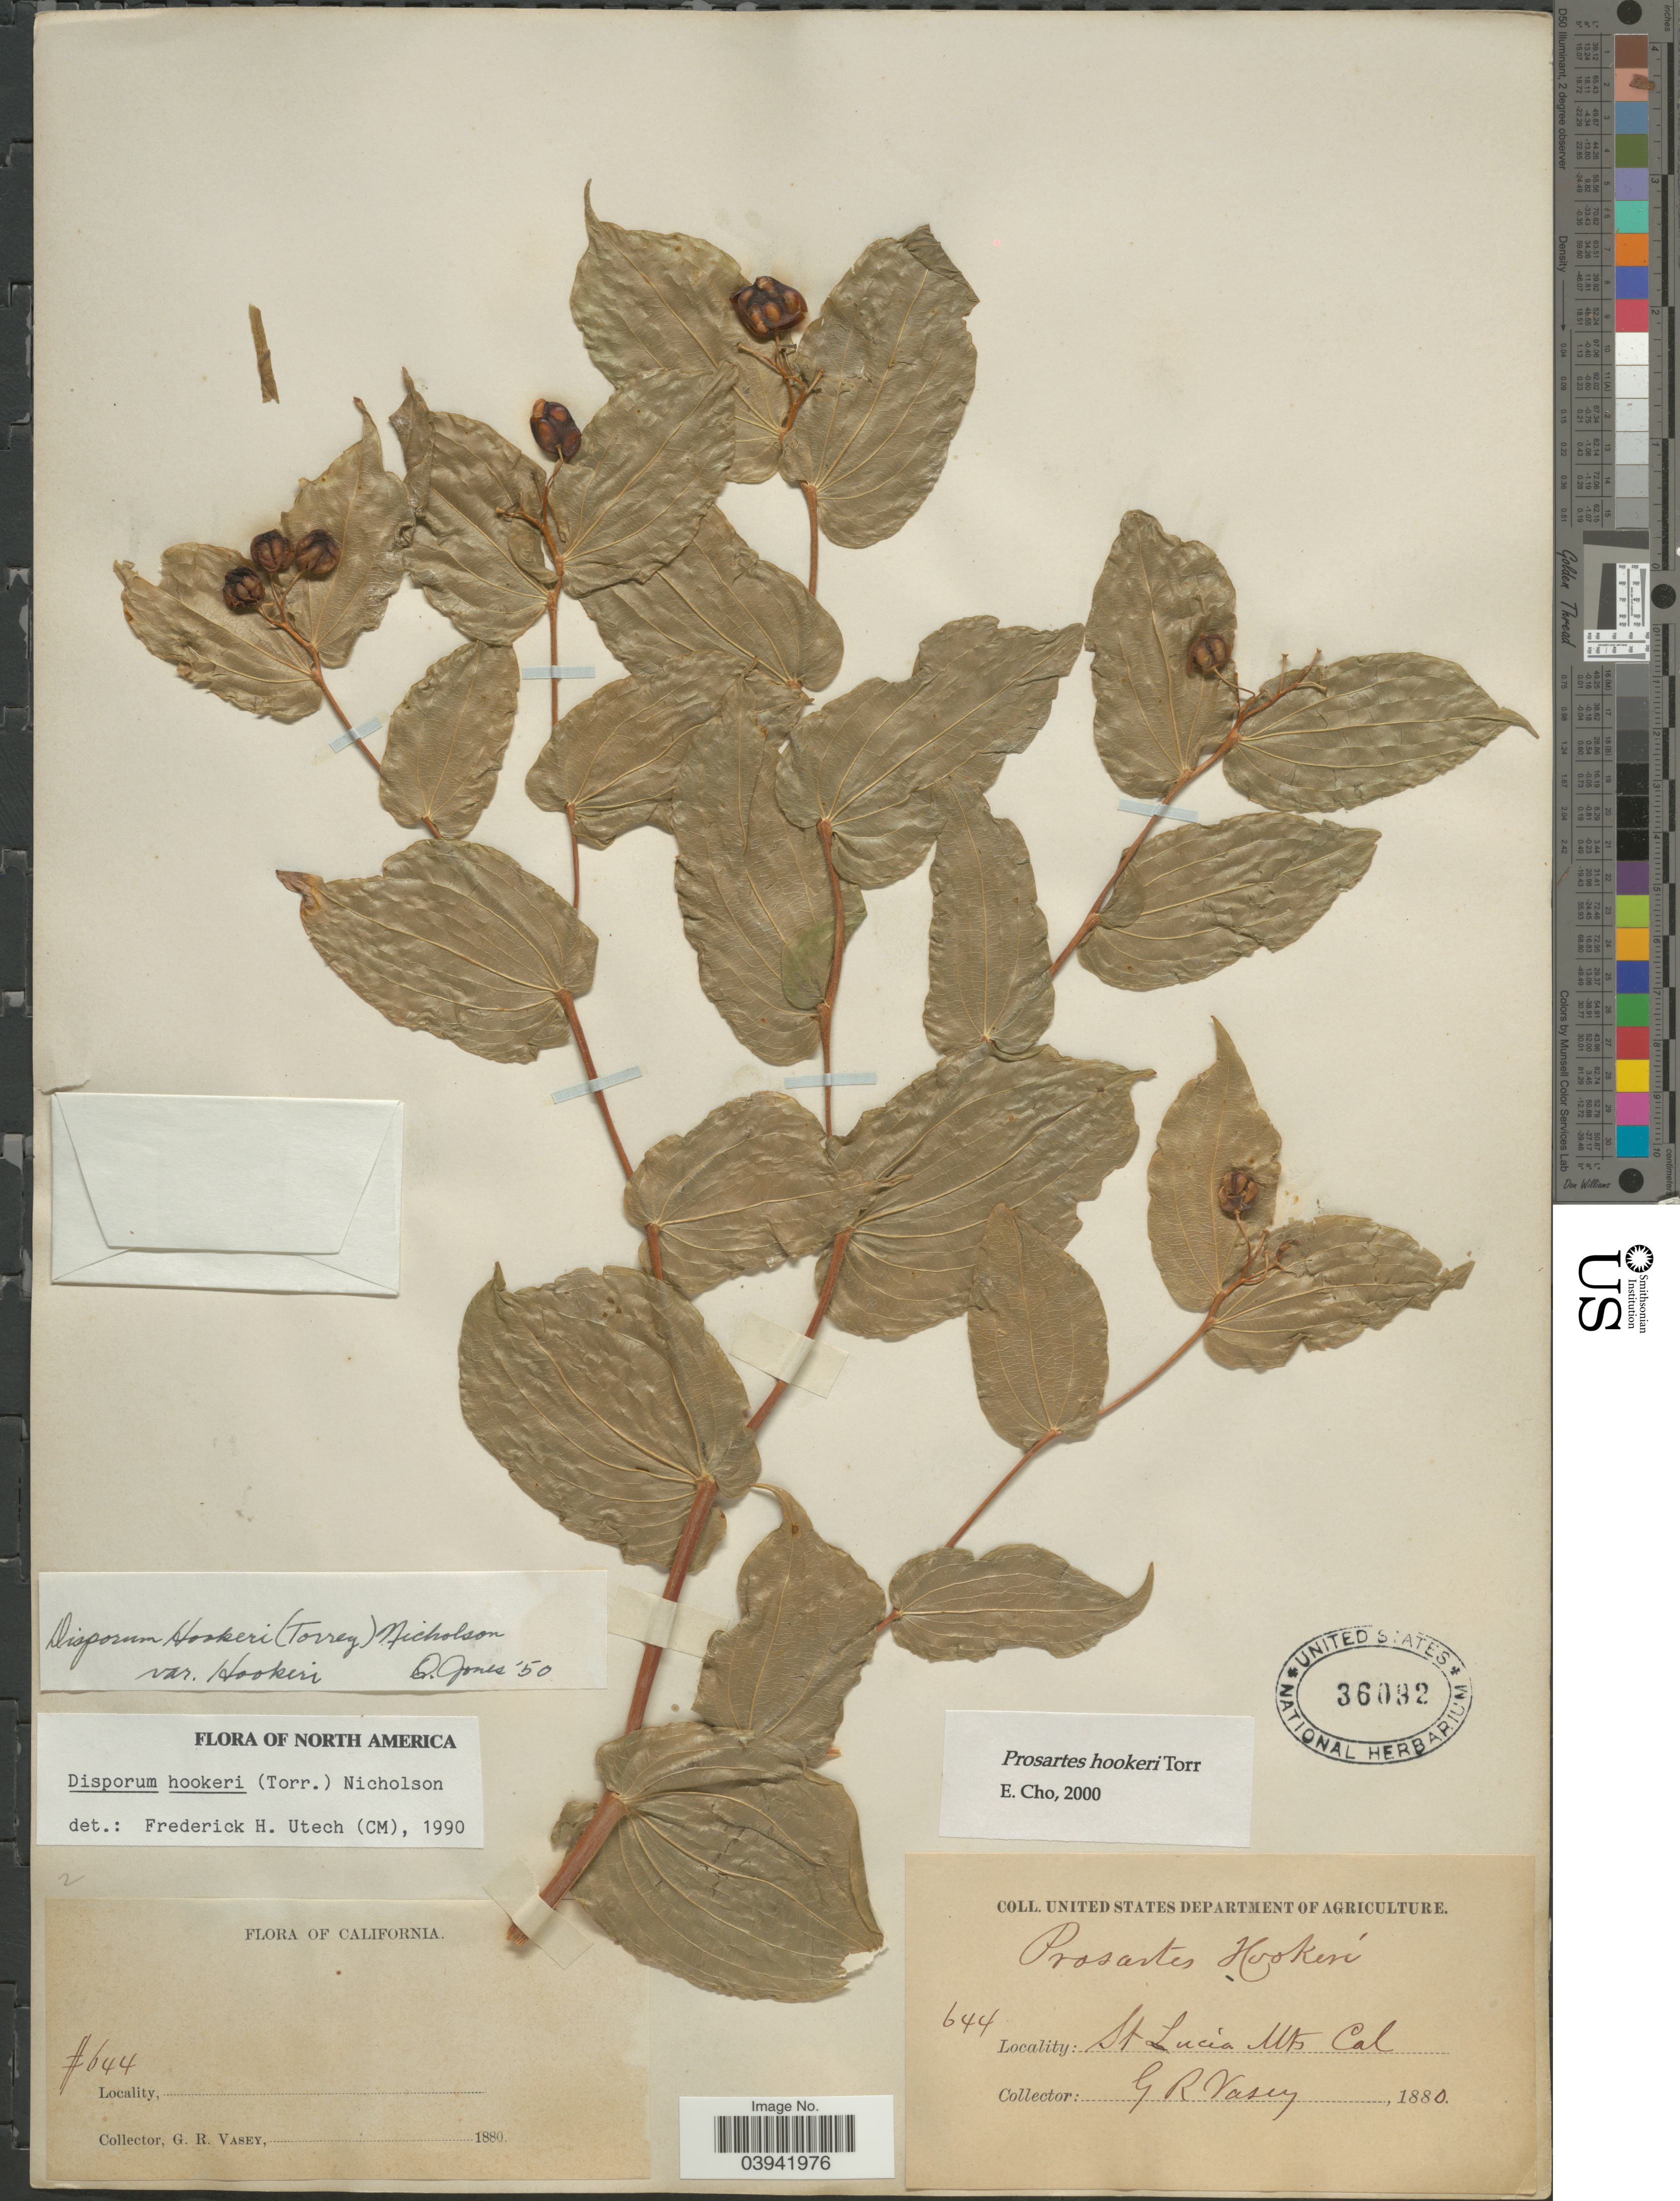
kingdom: Plantae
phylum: Tracheophyta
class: Liliopsida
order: Liliales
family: Liliaceae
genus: Prosartes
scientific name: Prosartes hookeri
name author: Torr.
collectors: G. R. Vasey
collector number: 644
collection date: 1880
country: United States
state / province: California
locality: St. Lucia Mts.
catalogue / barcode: US 36092